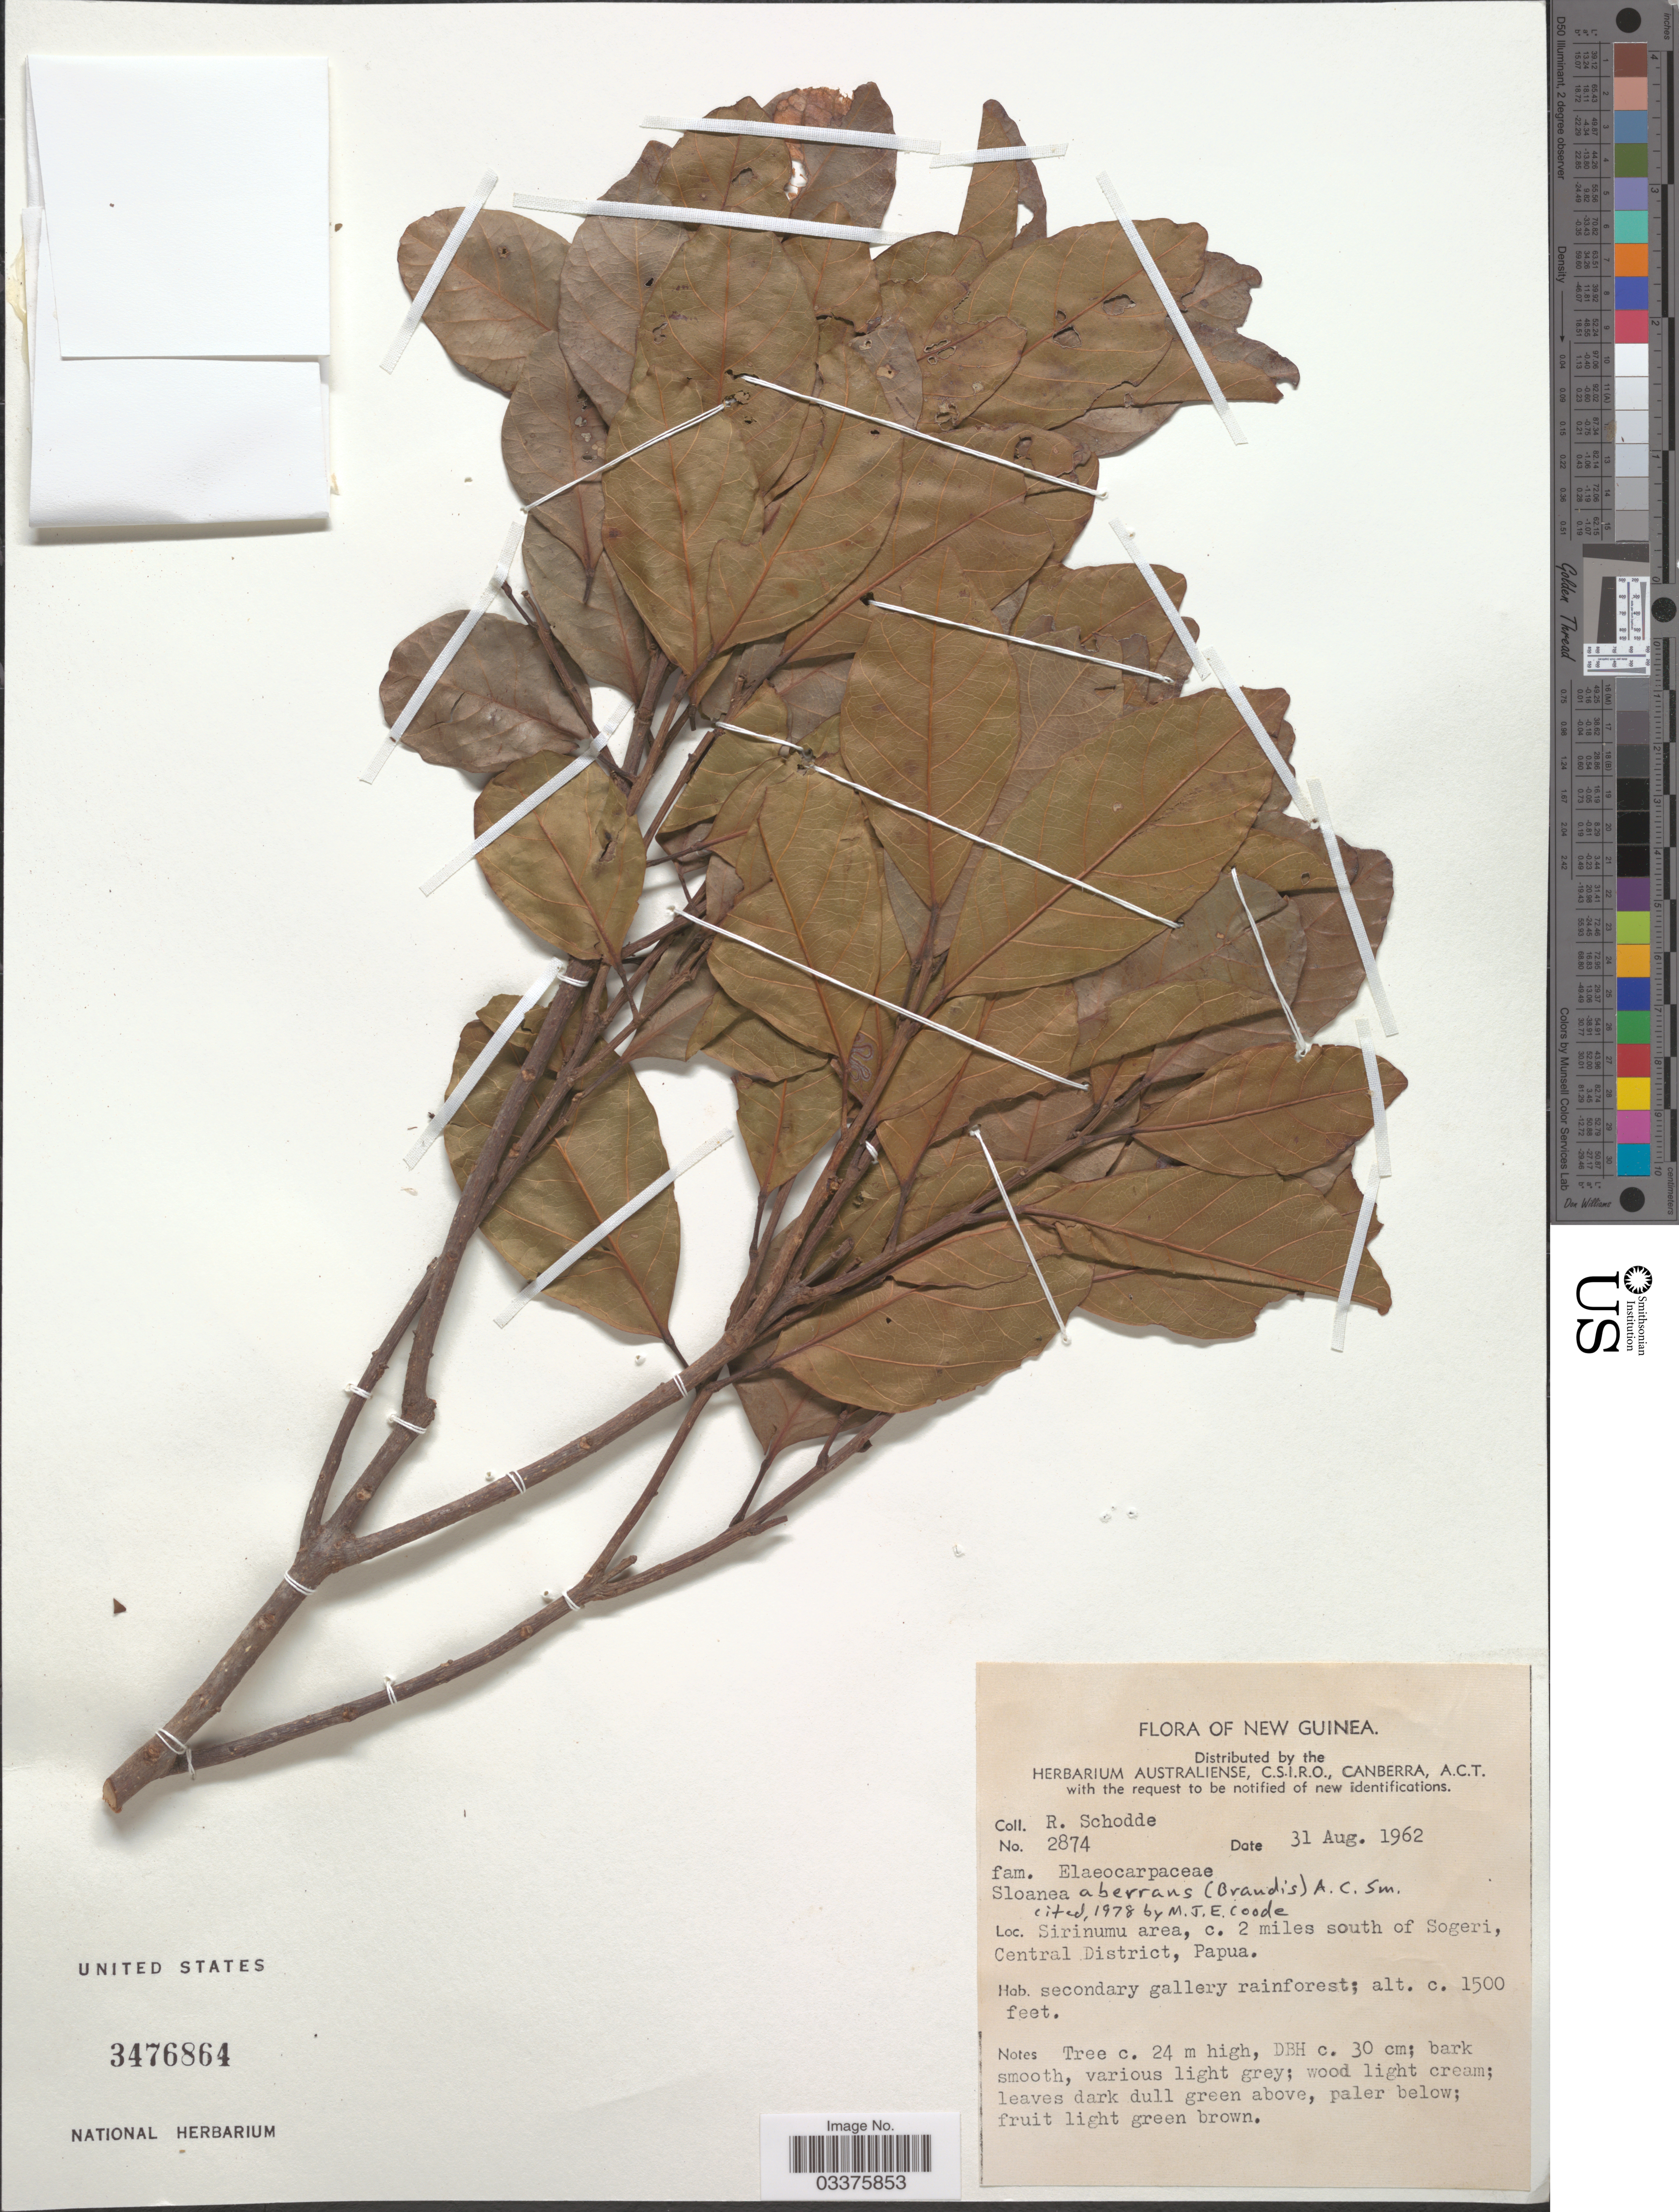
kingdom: Plantae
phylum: Tracheophyta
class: Magnoliopsida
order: Oxalidales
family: Elaeocarpaceae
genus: Sloanea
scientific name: Sloanea aberrans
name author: A.C. Sm.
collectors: R. Schodde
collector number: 2874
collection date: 1962-08-31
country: Papua New Guinea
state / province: Central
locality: New Guinea. Sirinumu area, c. 2 miles south of Sogeri, Central District, Papua.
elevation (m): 457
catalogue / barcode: US 3476864